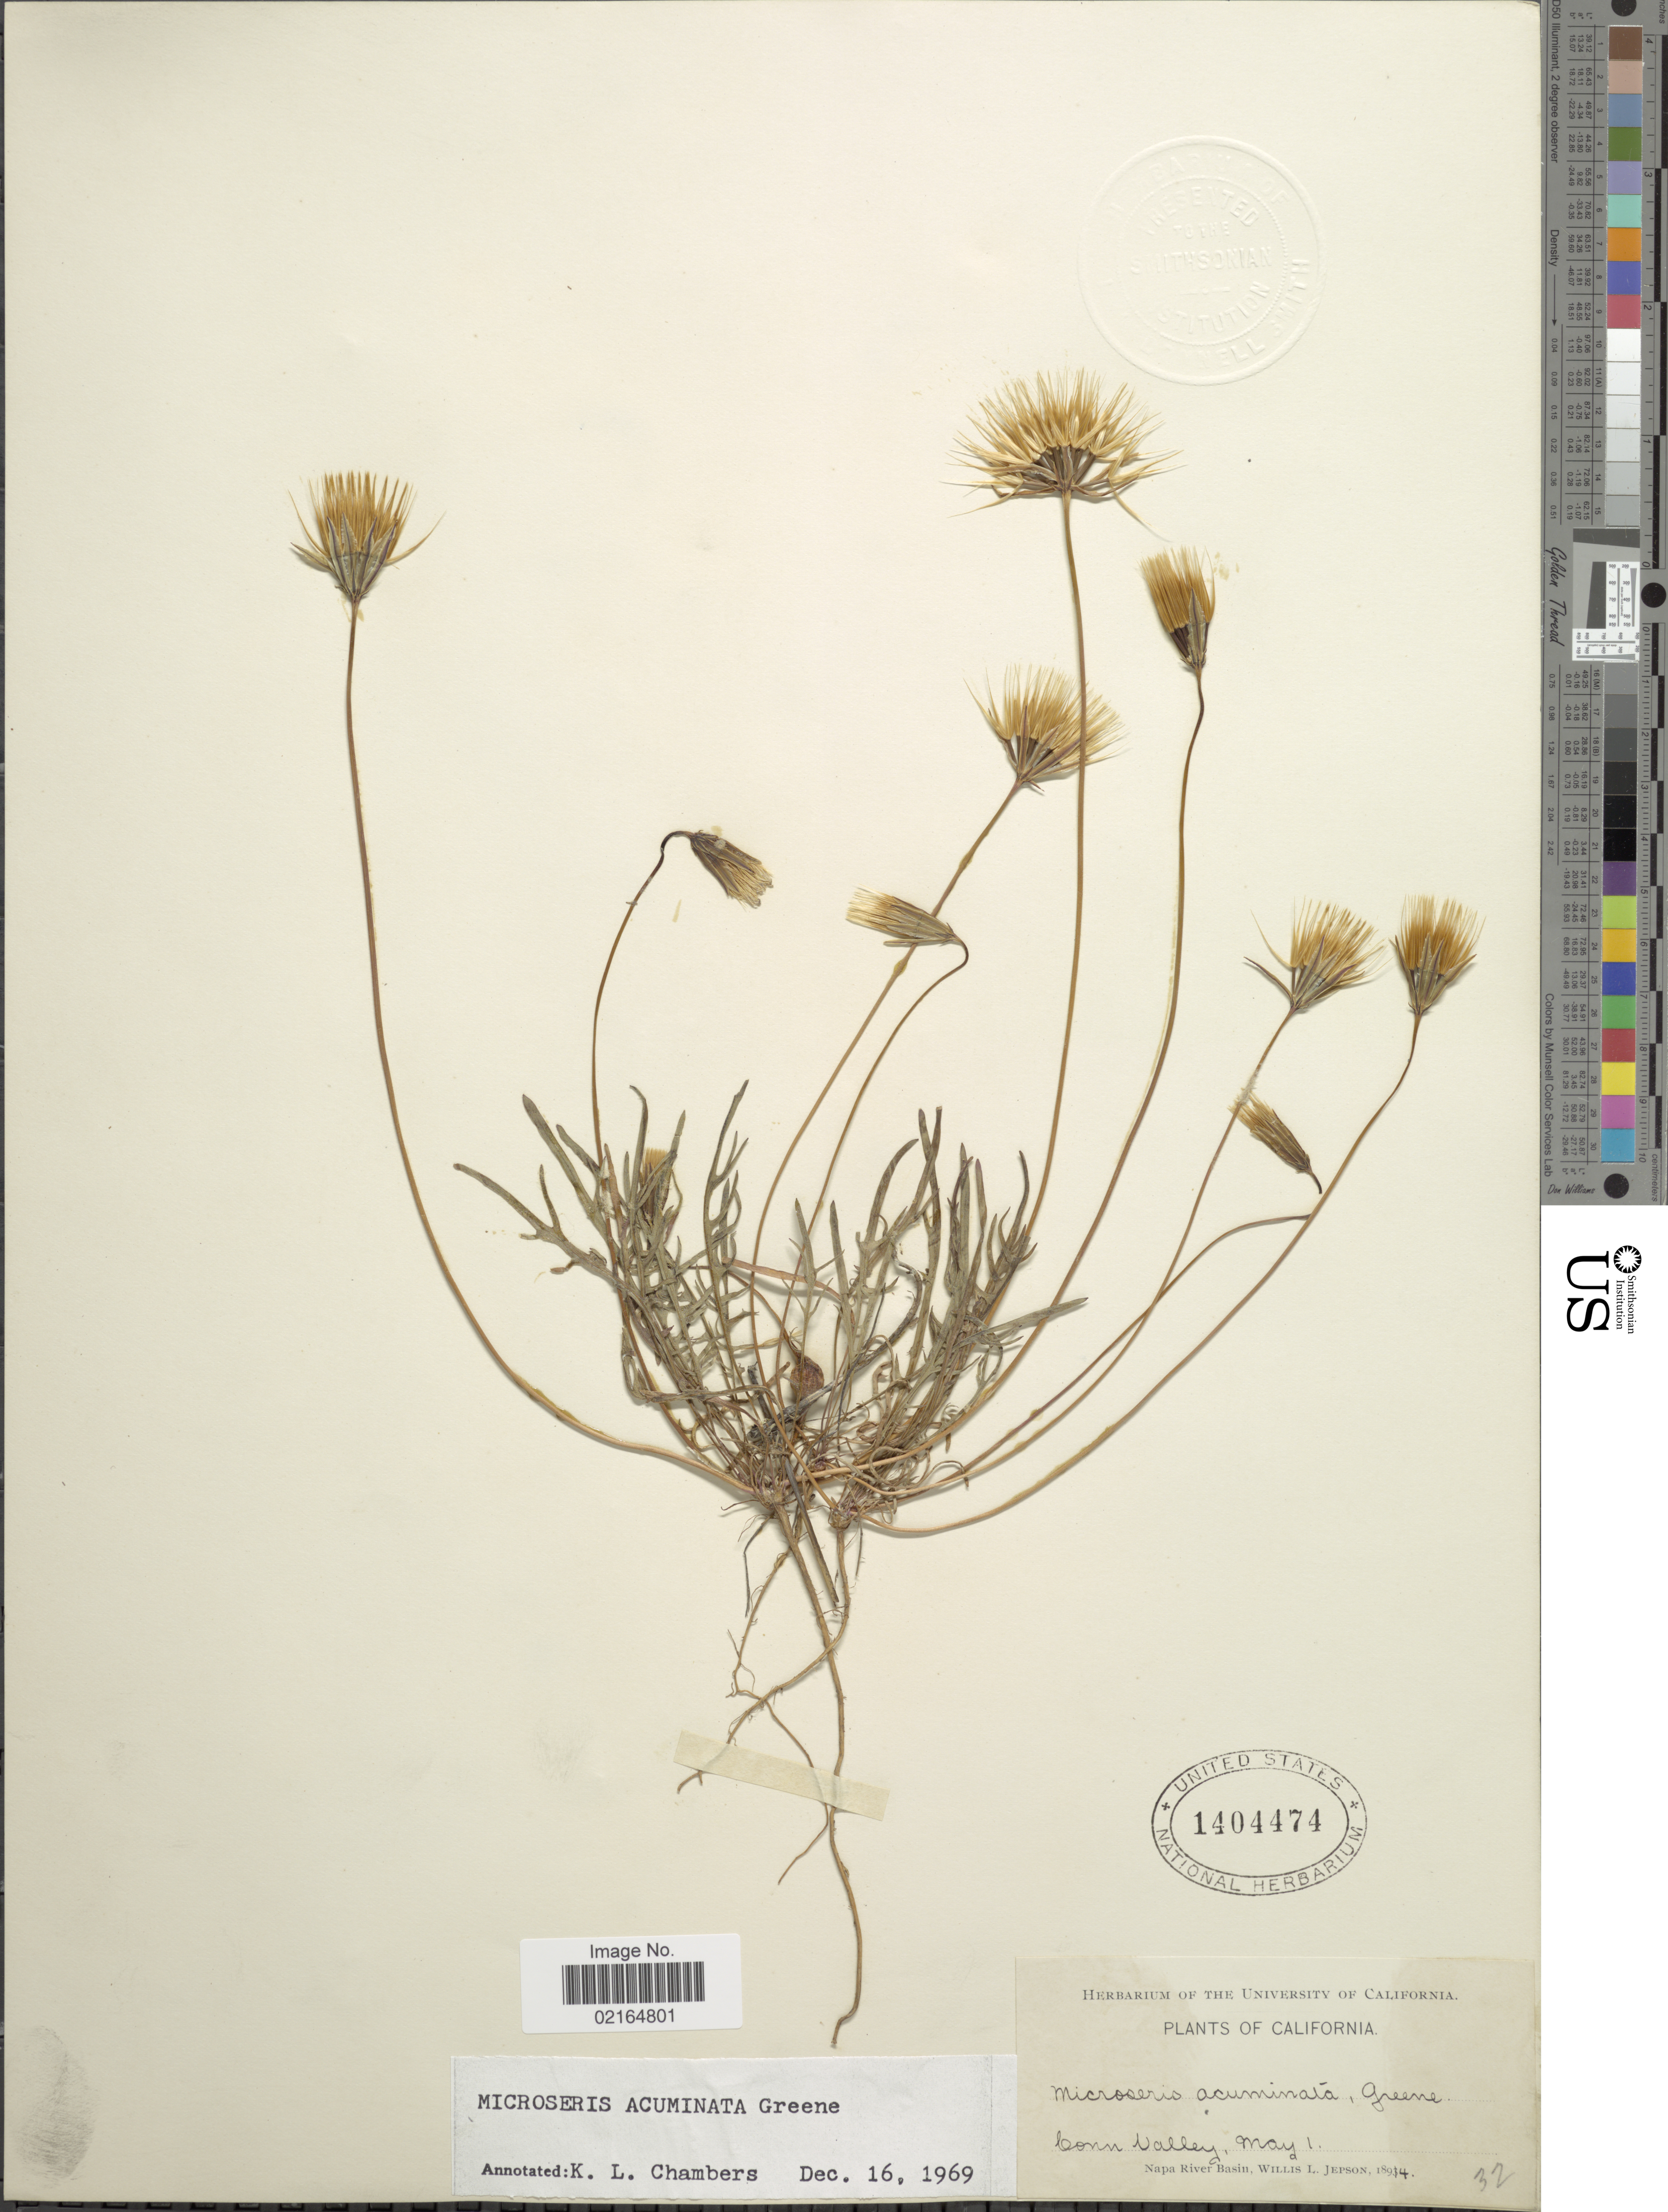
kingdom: Plantae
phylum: Tracheophyta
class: Magnoliopsida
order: Asterales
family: Asteraceae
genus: Microseris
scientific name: Microseris acuminata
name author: Greene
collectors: W. L. Jepson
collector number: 32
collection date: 1894-05-01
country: United States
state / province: California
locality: Conn Valley, Napa River Basin.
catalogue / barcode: US 1404474